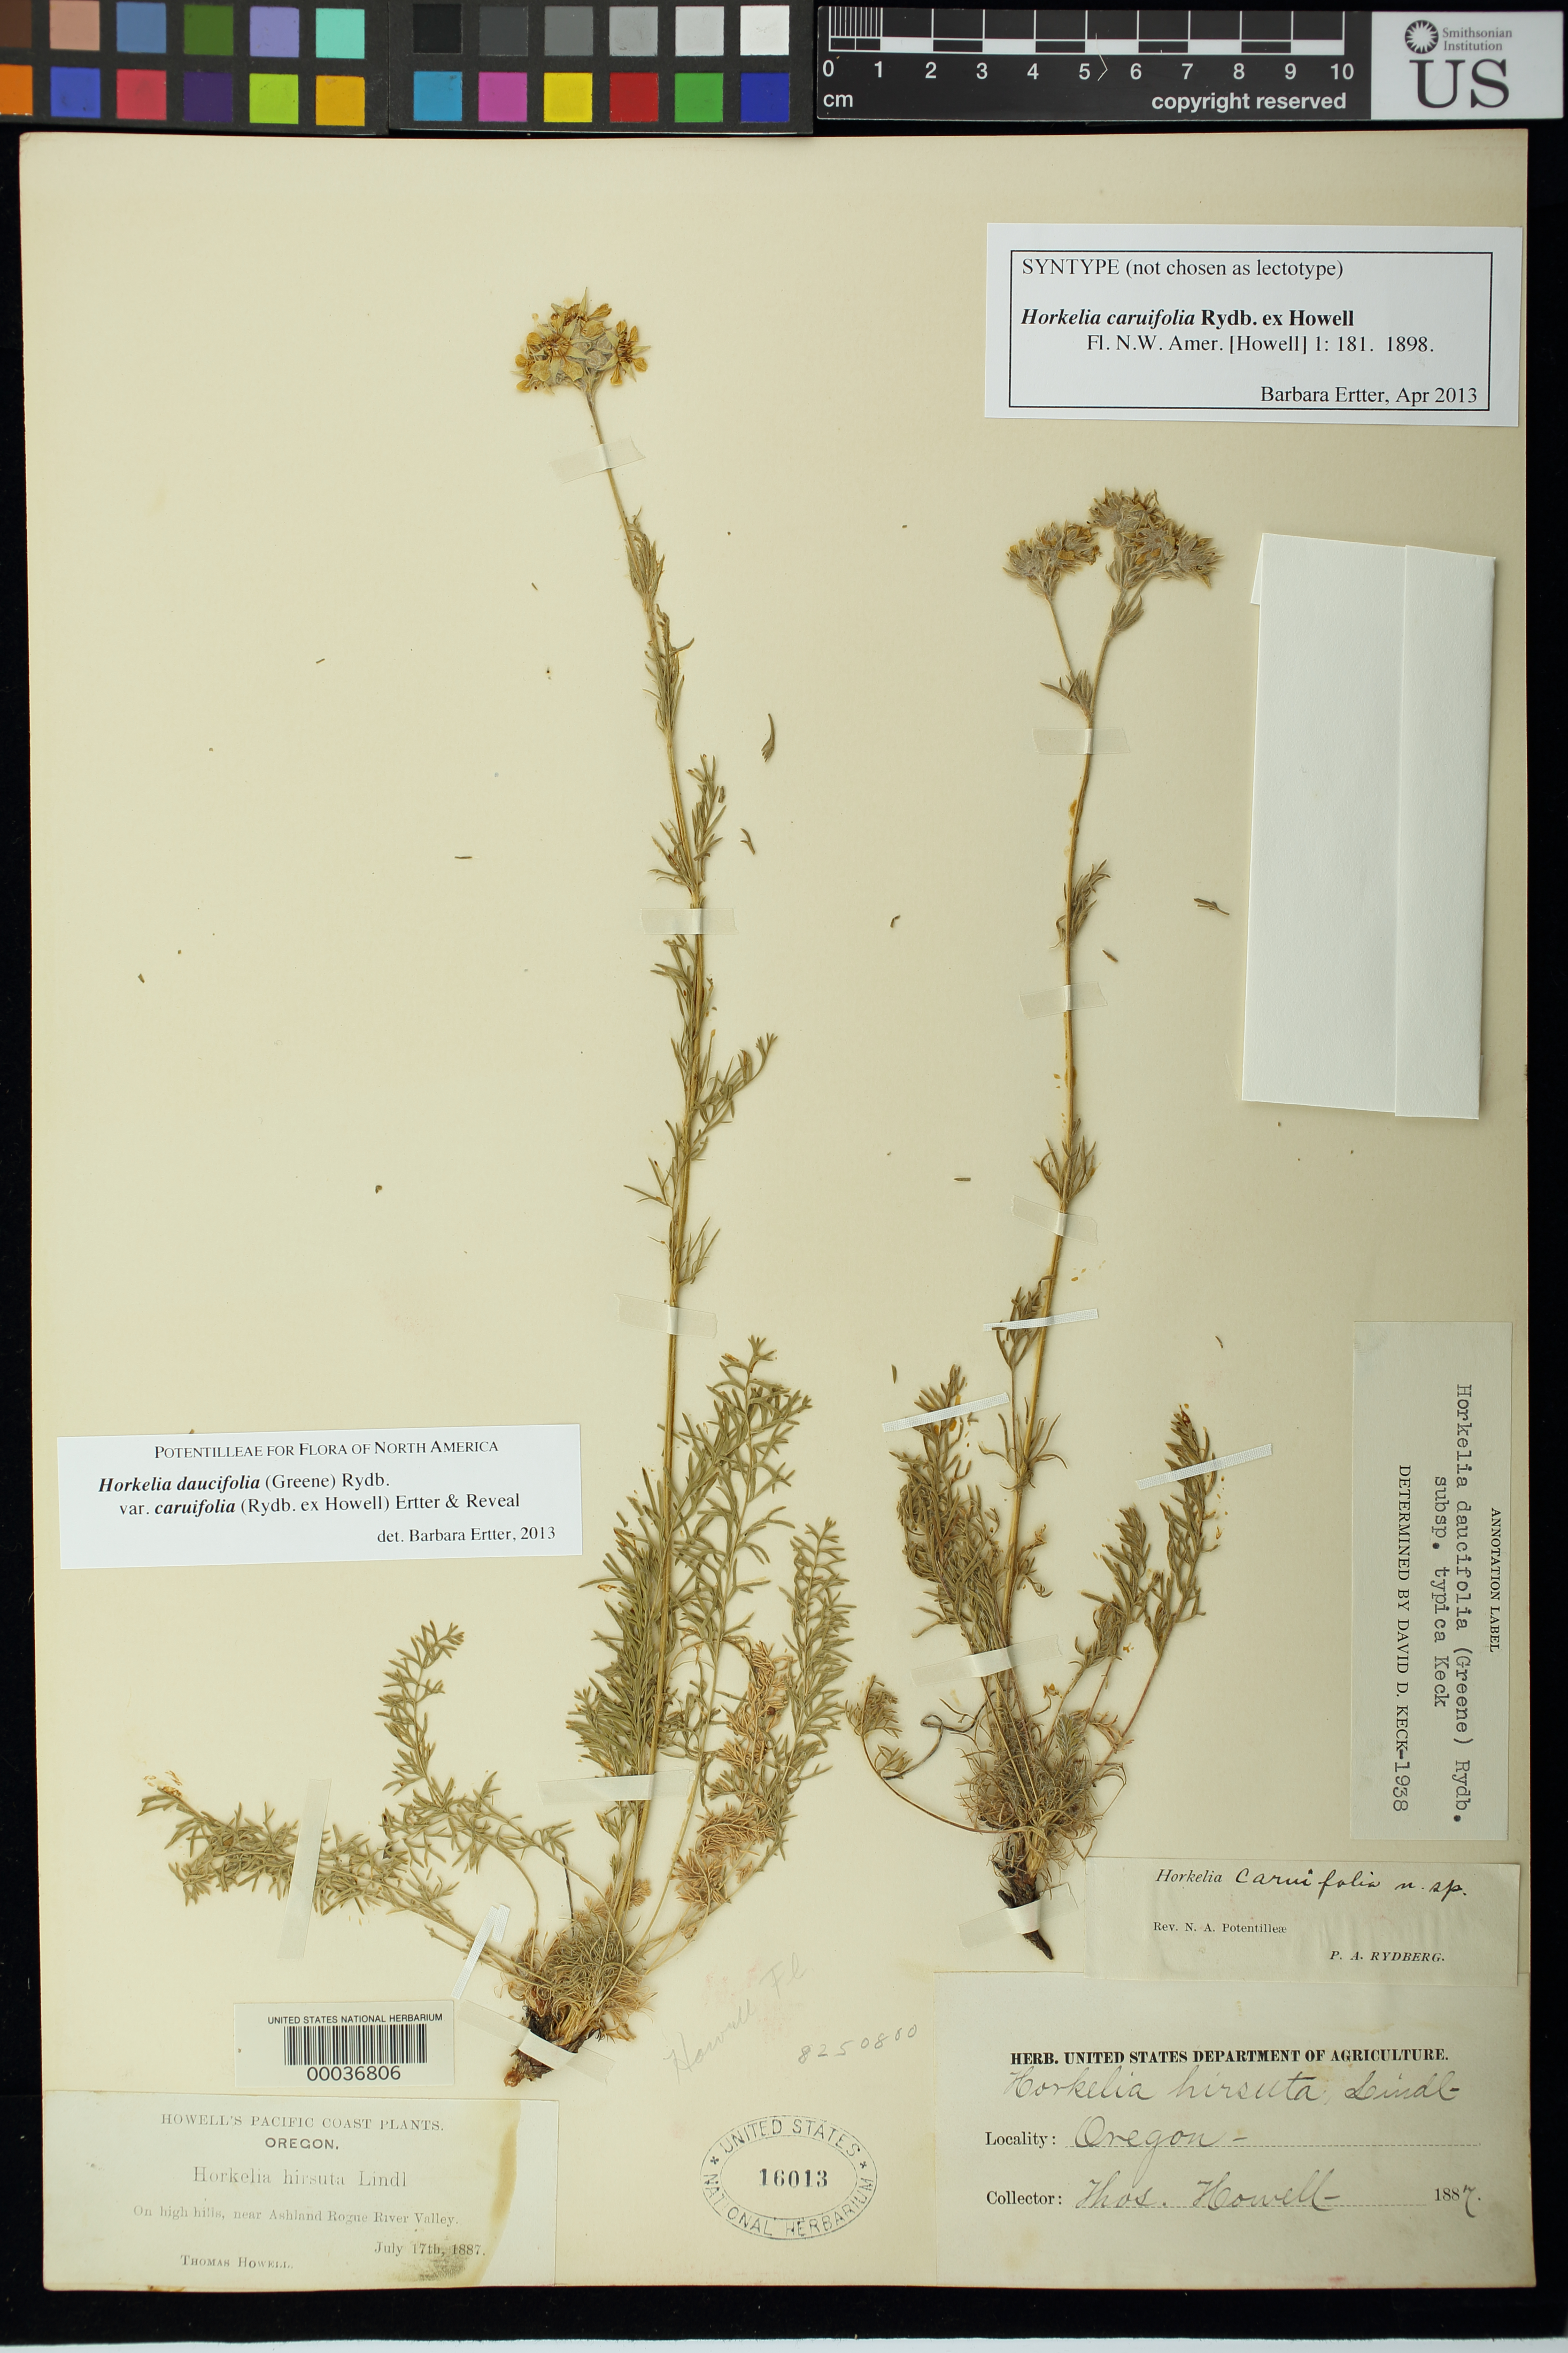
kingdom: Plantae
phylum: Tracheophyta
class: Magnoliopsida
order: Rosales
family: Rosaceae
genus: Horkelia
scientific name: Horkelia caruifolia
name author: Rydb. ex Howell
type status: Syntype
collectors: T. J. Howell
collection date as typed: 17 Jul 1887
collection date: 1887-07-17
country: United States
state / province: Oregon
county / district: Jackson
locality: Rogue River Valley, near Ashland.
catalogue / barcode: US 16013